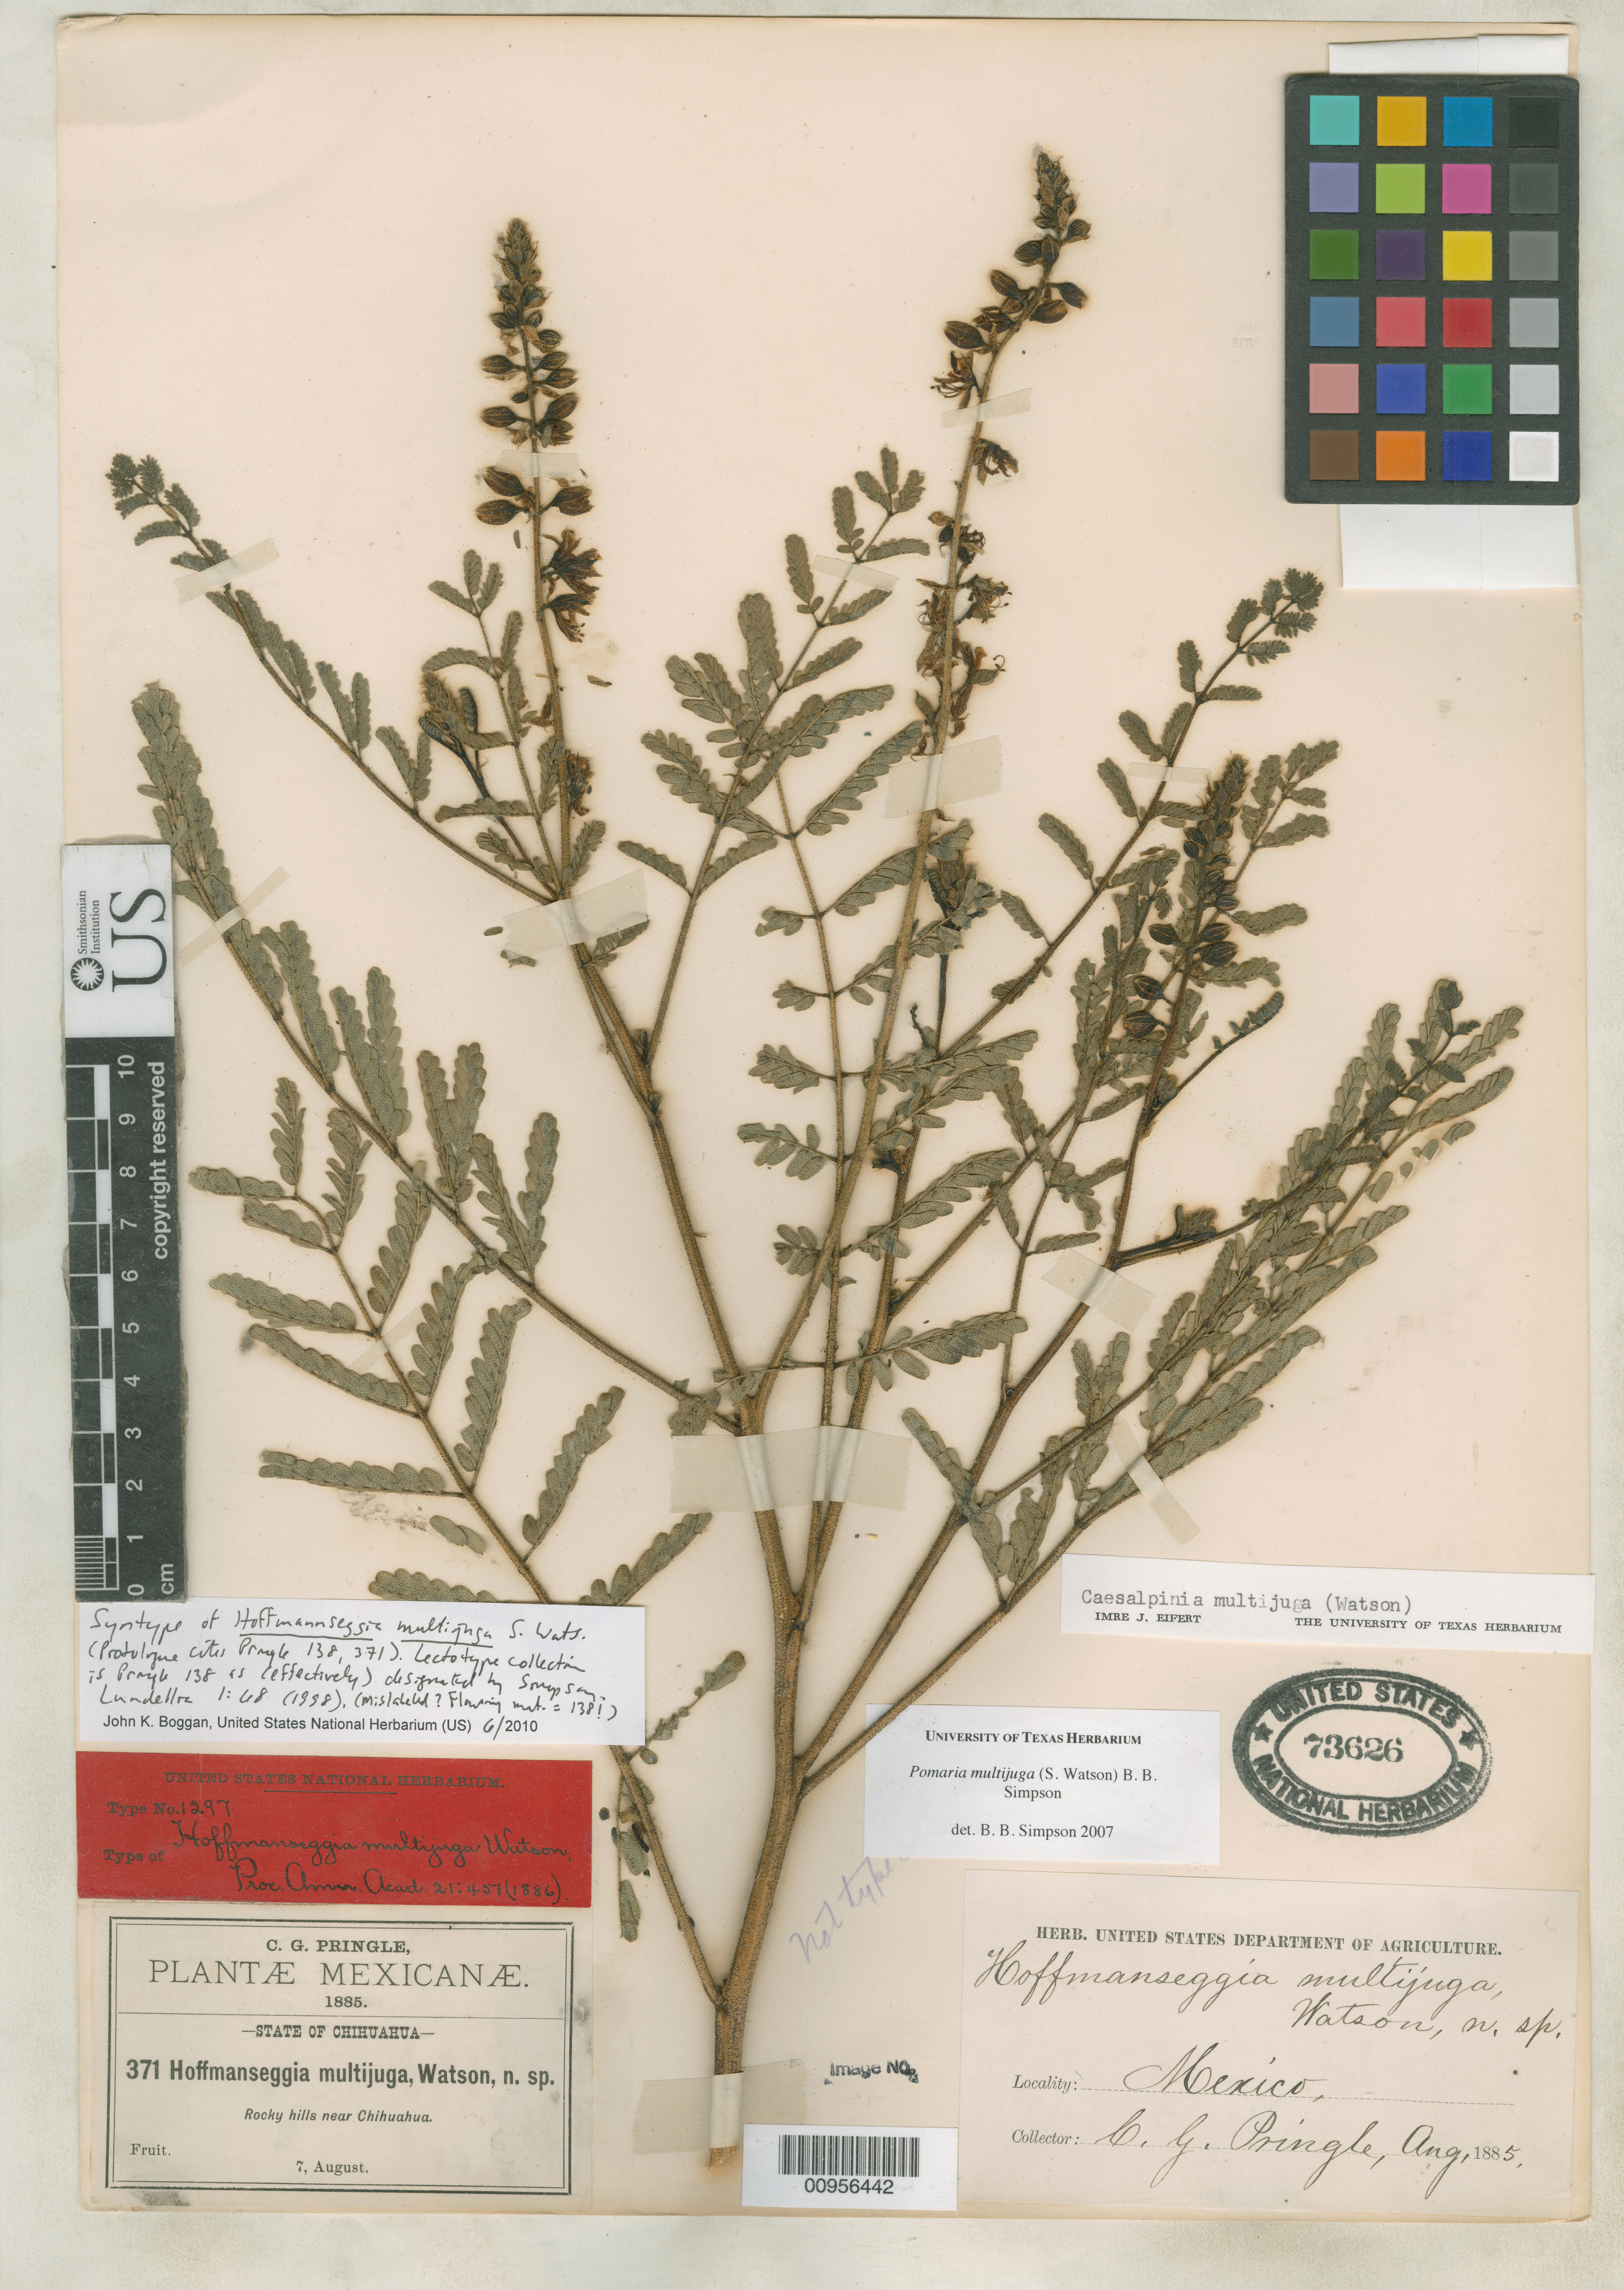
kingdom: Plantae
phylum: Tracheophyta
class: Magnoliopsida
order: Fabales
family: Fabaceae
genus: Hoffmannseggia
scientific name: Hoffmannseggia multijuga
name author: S. Watson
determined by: Simpson, B. B., (TEX), University of Texas at Austin (UNITED STATES)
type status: Syntype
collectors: C. G. Pringle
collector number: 371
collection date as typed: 07 Aug 1885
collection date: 1885-08-07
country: Mexico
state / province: Chihuahua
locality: Rocky hills near Chihuahua.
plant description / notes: Mislabeled? Flowering specimen labeled as Pringle 371, 7 Aug 1885, "Fruit", but other flowering specimens are Pringle 138 (May 1885).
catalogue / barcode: US 73626